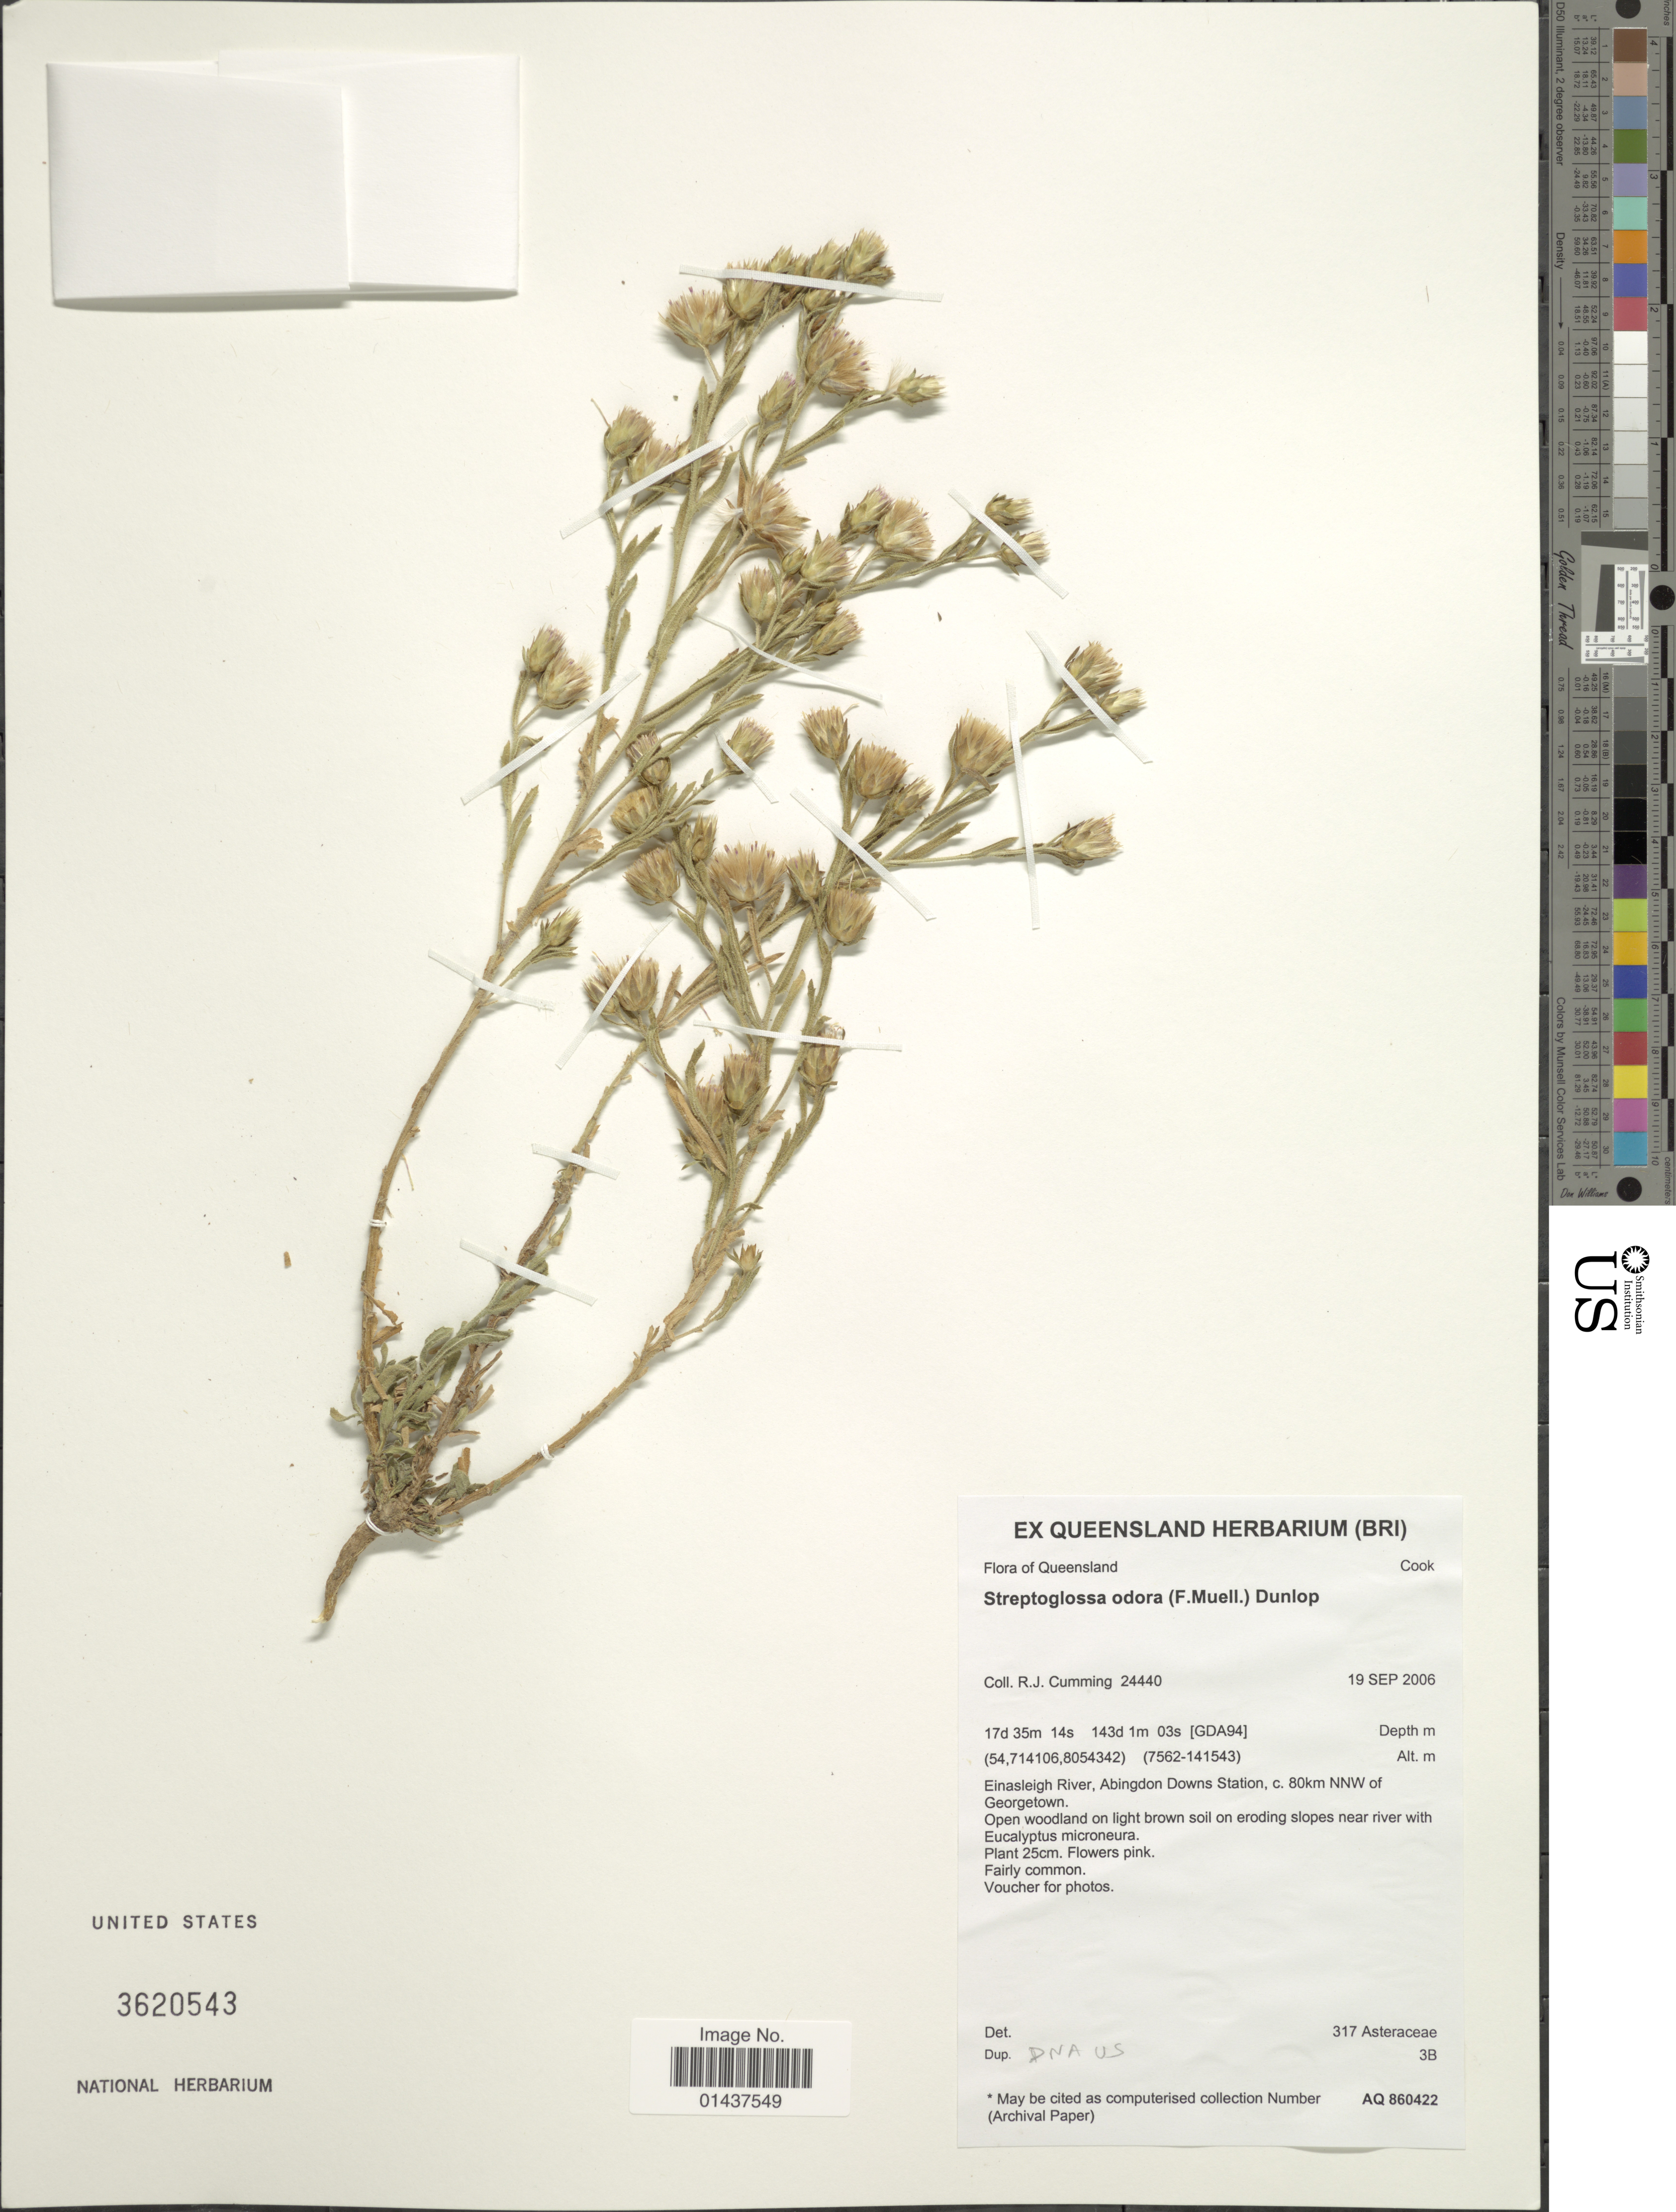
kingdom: Plantae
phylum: Tracheophyta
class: Magnoliopsida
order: Asterales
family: Asteraceae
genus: Streptoglossa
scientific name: Streptoglossa odora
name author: (F. Muell.) Dunlop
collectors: R. Cumming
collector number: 24440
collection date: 2006-09-19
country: Australia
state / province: Queensland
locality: Cook, Einasleigh River, Abingdon Downs Station, c. 80km NNW of Georgetown. Open woodland on light brown soil on eroding slopes near river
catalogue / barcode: US 3620543